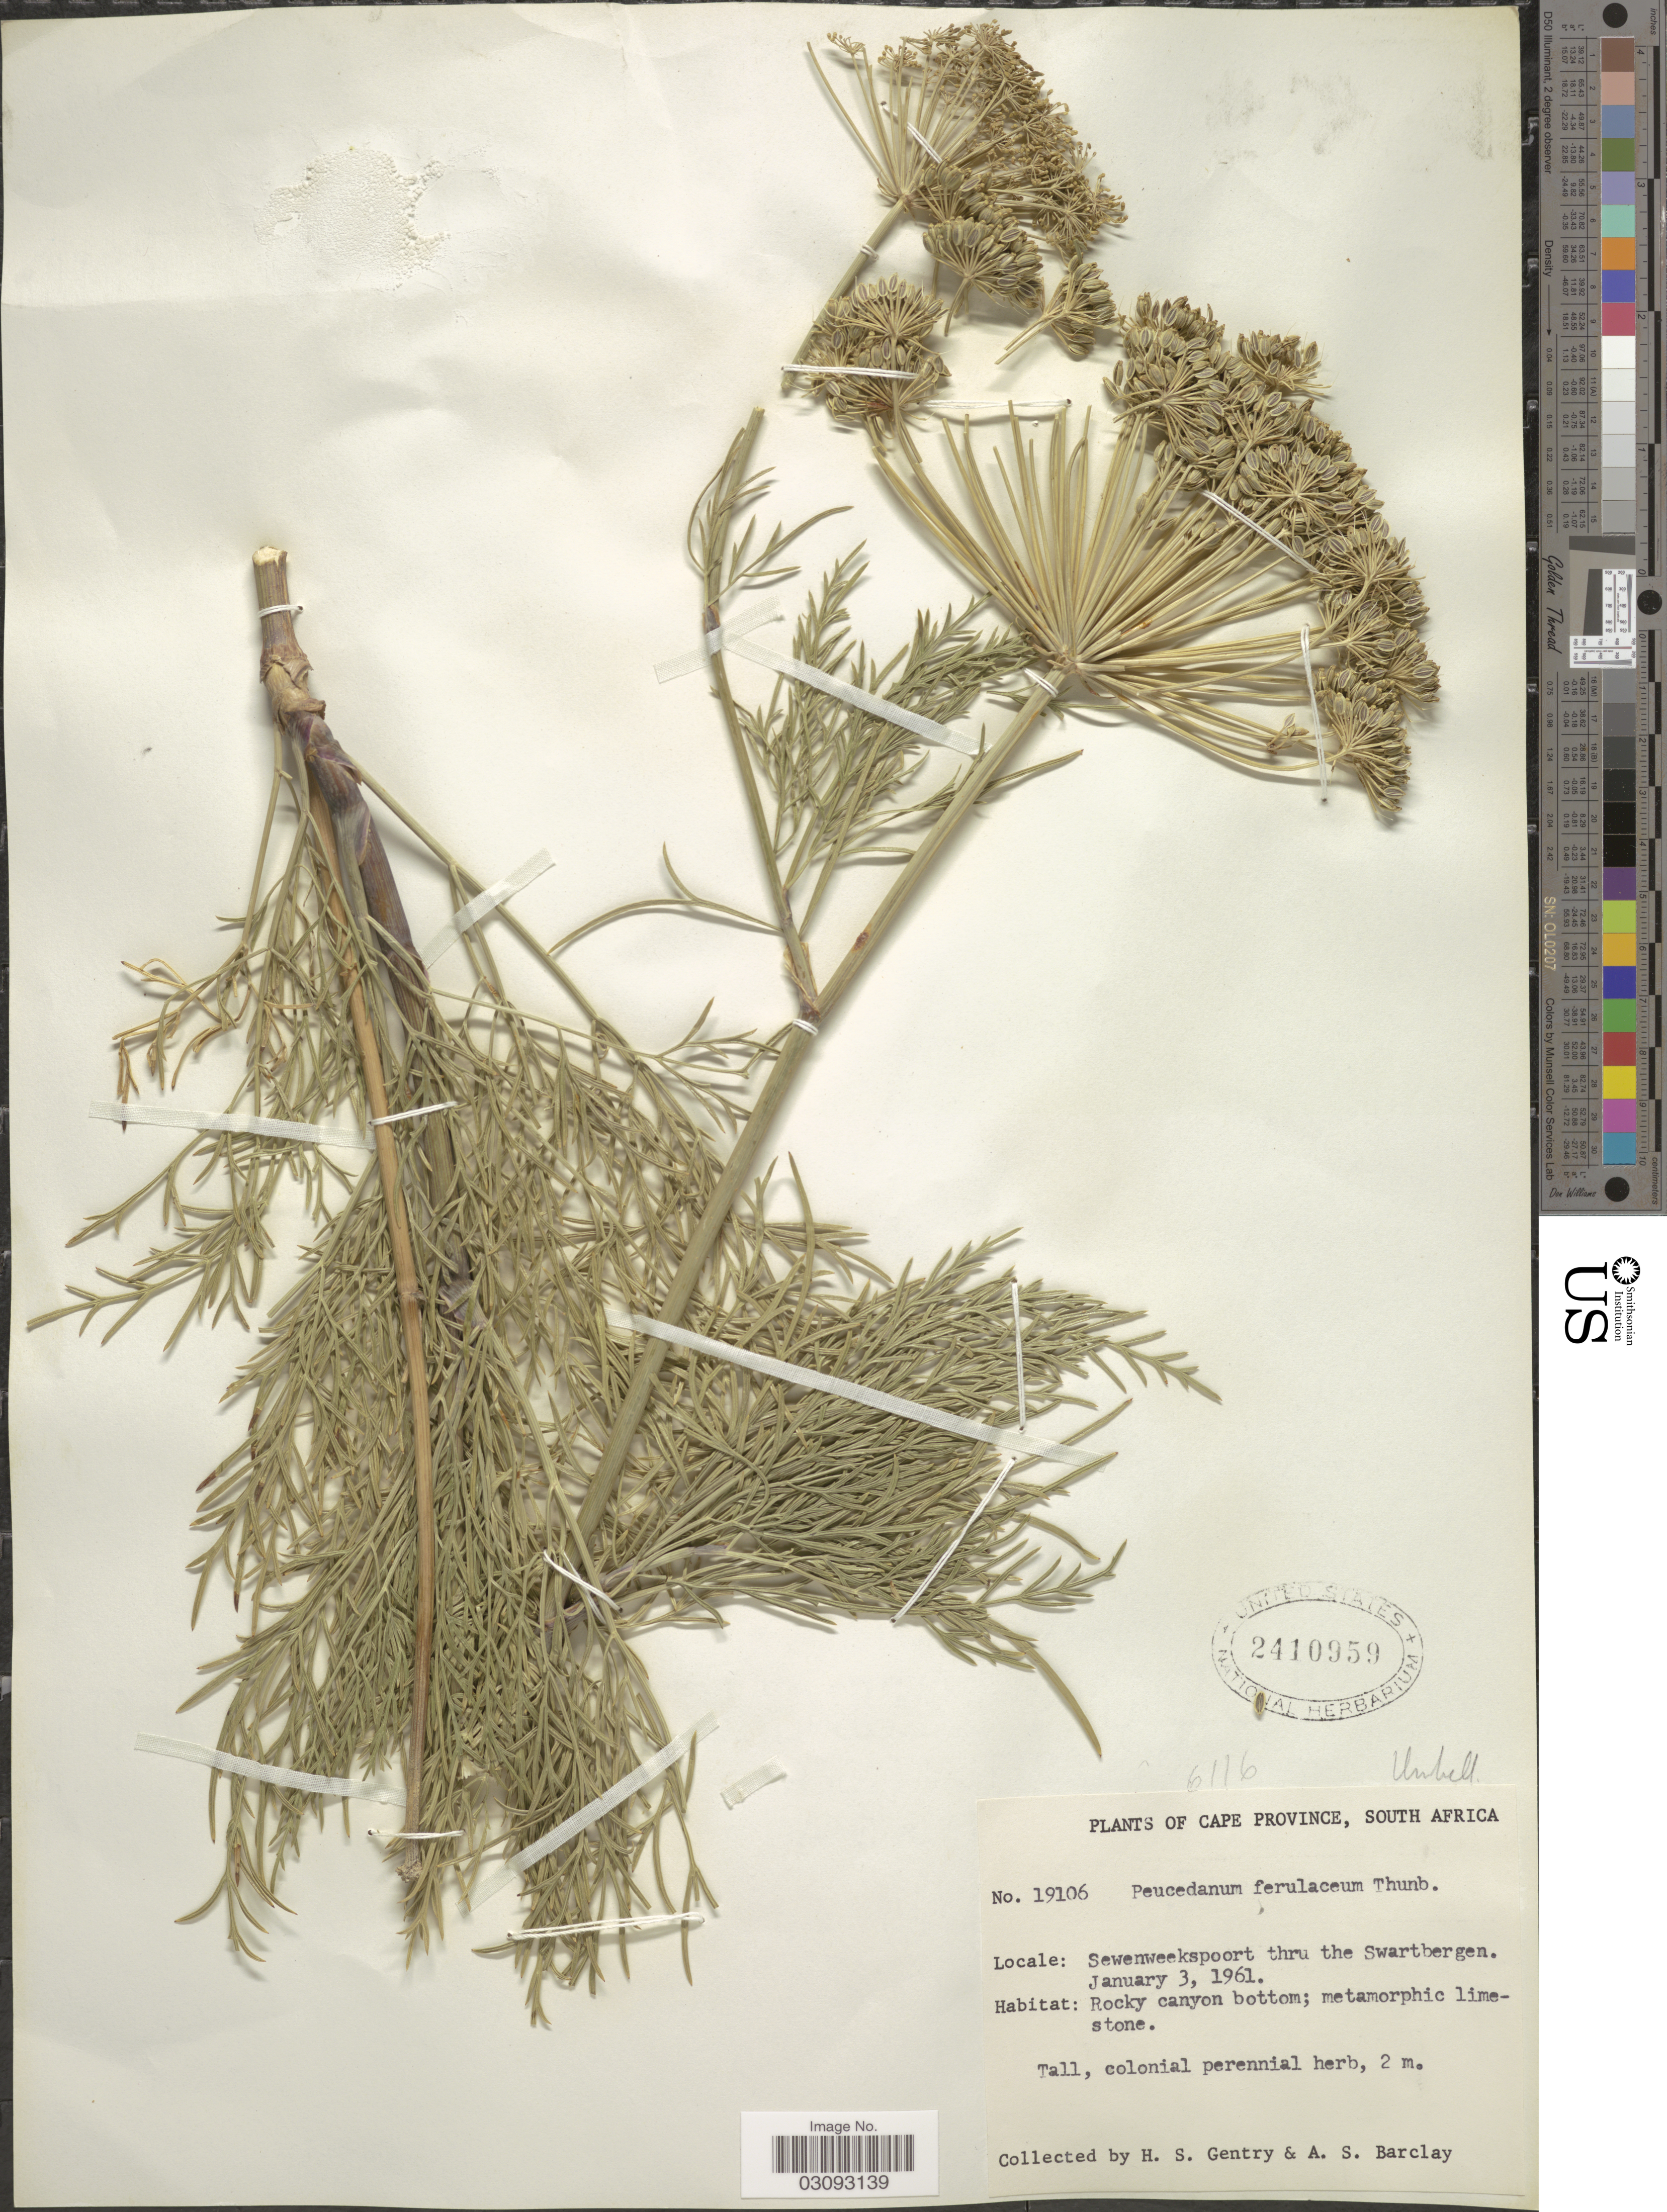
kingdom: Plantae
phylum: Tracheophyta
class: Magnoliopsida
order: Apiales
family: Apiaceae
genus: Peucedanum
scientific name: Peucedanum ferulaceum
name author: (Thunb.) Eckl. & Zeyh.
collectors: H. S. Gentry & A. S. Barclay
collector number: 19106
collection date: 1961-01-03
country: South Africa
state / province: Western Cape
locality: Sewenweekspoort thru the Swartbergen.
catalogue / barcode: US 2410959